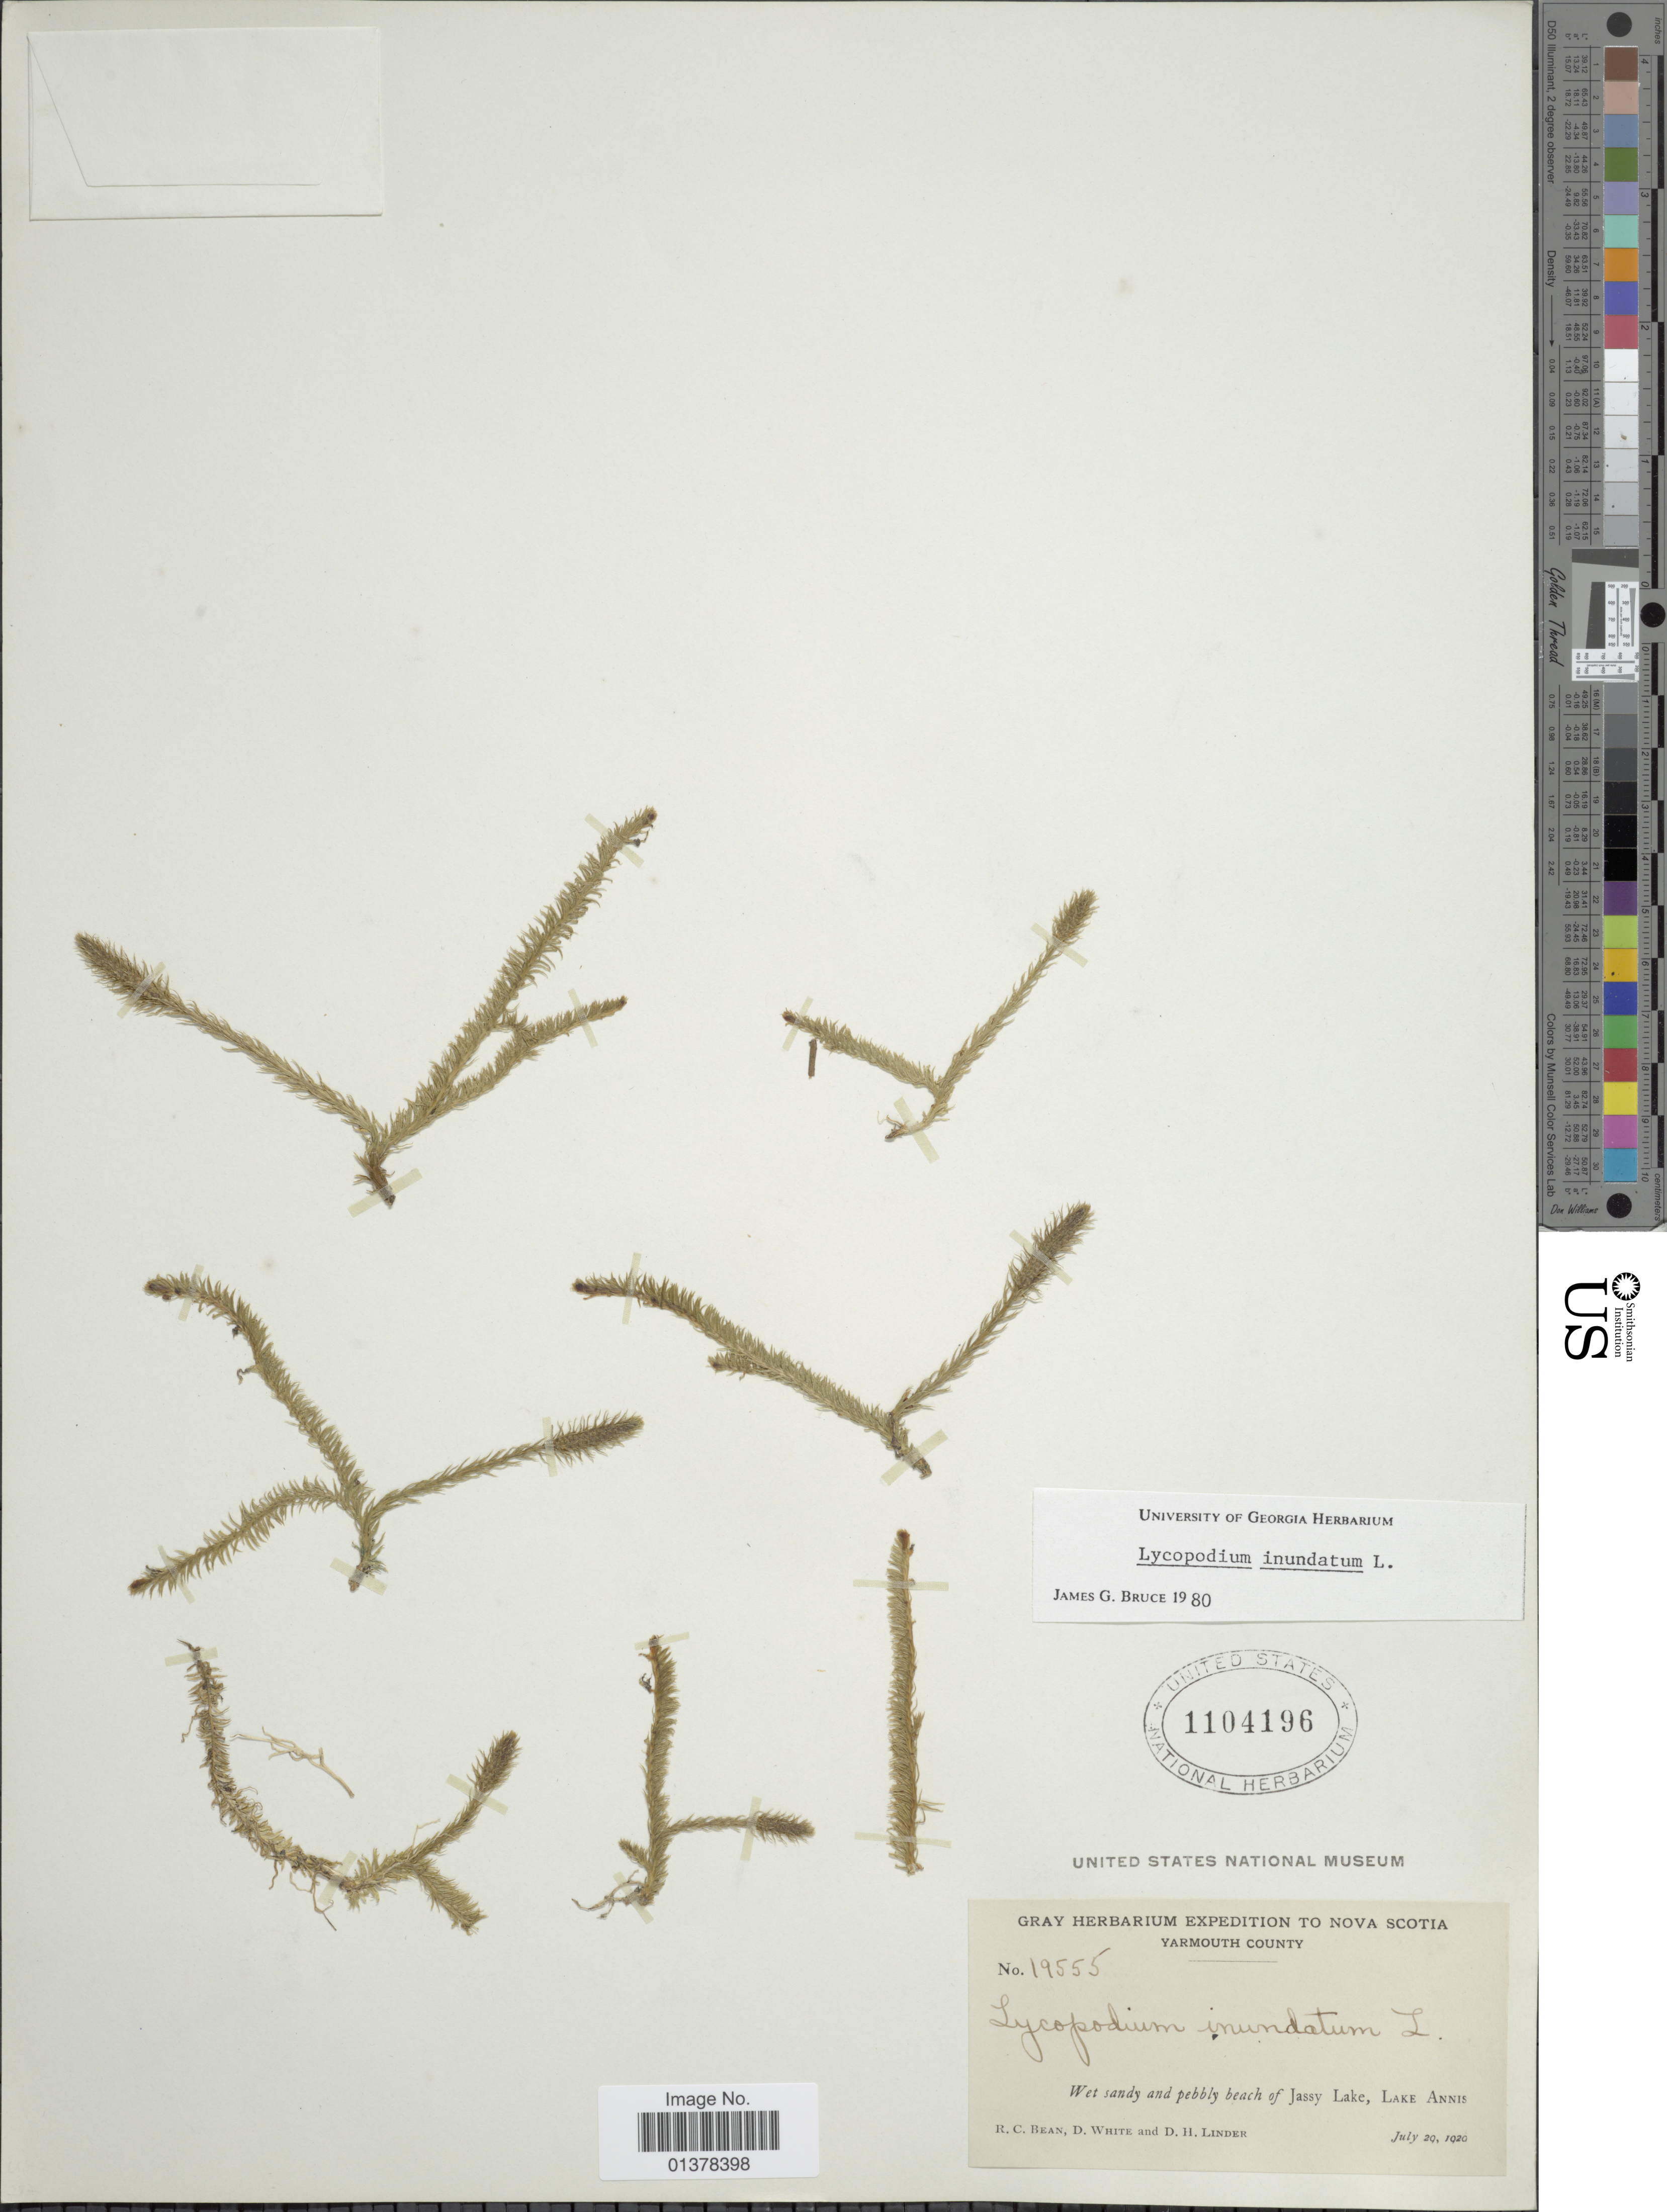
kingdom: Plantae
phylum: Tracheophyta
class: Lycopodiopsida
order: Lycopodiales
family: Lycopodiaceae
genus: Lycopodiella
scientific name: Lycopodiella inundata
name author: (L.) Holub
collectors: R. Bean & D. Linder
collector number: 19555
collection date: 1920-07-20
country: Canada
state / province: Nova Scotia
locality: Yarmouth, Jassy Lake, Lake Annis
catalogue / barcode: US 1104196